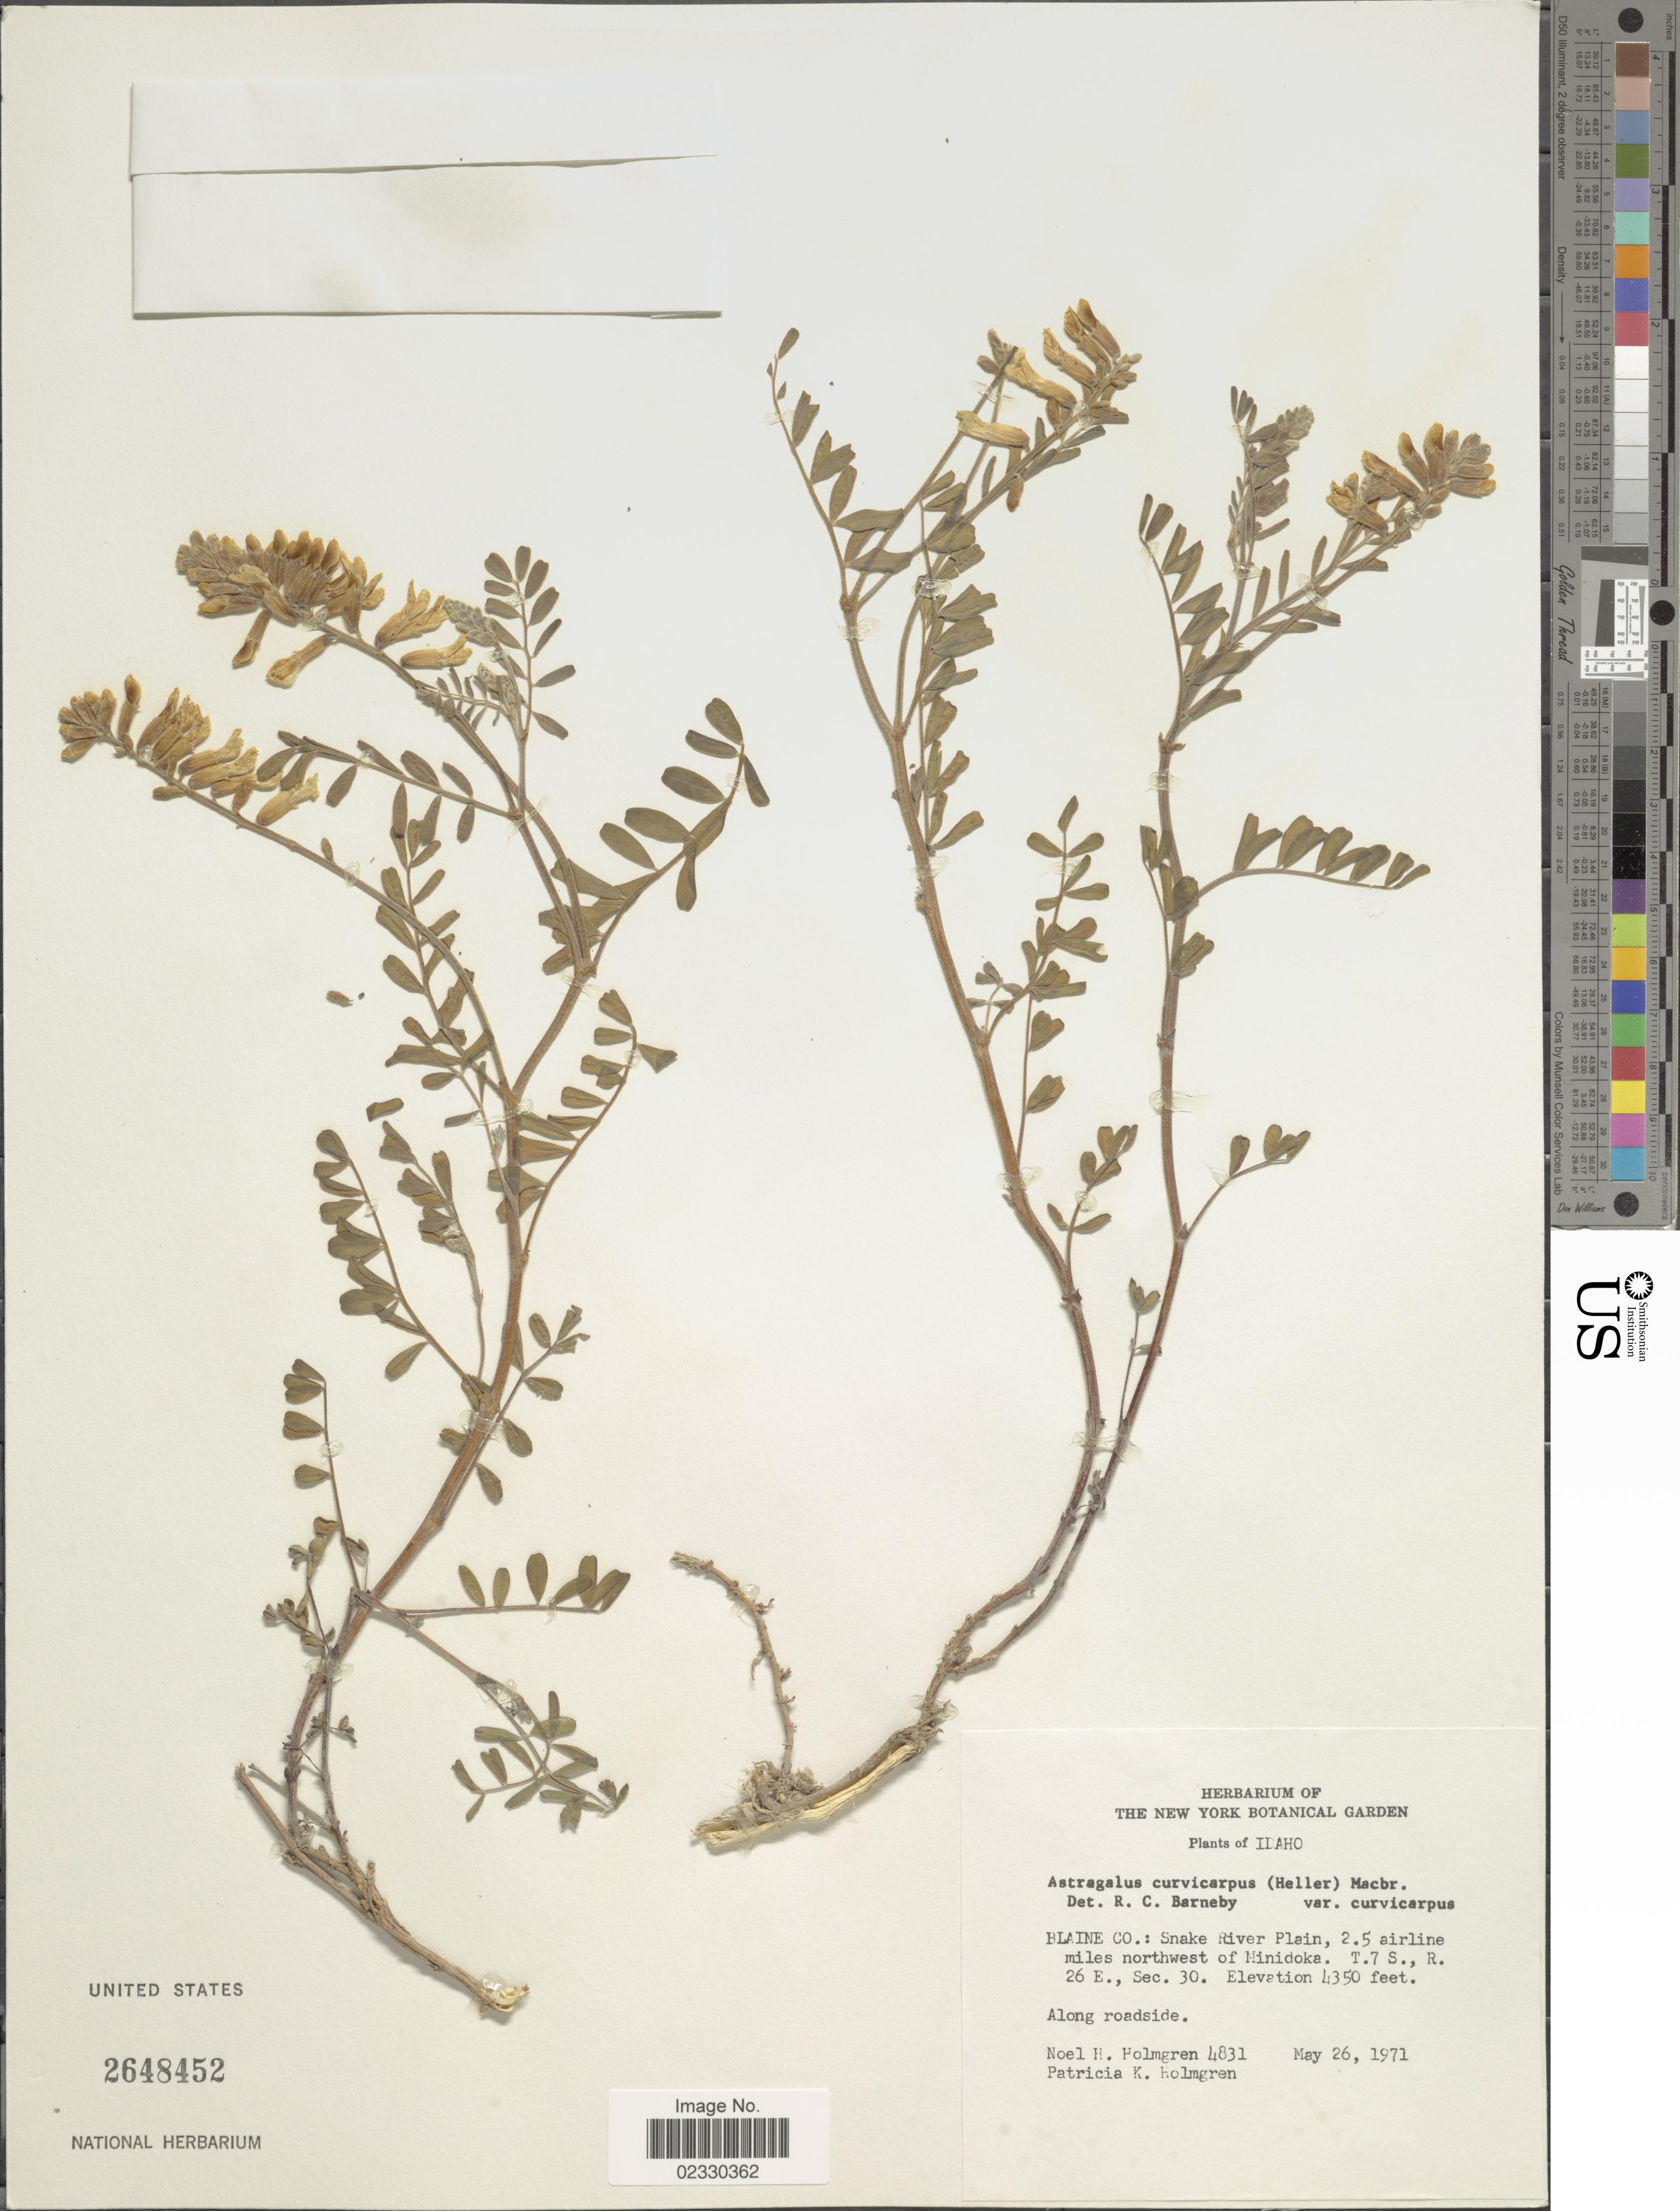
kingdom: Plantae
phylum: Tracheophyta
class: Magnoliopsida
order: Fabales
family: Fabaceae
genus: Astragalus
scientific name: Astragalus curvicarpus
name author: (A. Heller) J.F. Macbr.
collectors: N. H. Holmgren & P. K. Holmgren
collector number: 4831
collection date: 1971-05-26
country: United States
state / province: Idaho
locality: Snake River Plain, 2.5 airline miles northwest of Ninidoka, T.7 S., R. 26 E., Sec. 30, along roadside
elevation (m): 1326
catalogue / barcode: US 2648452